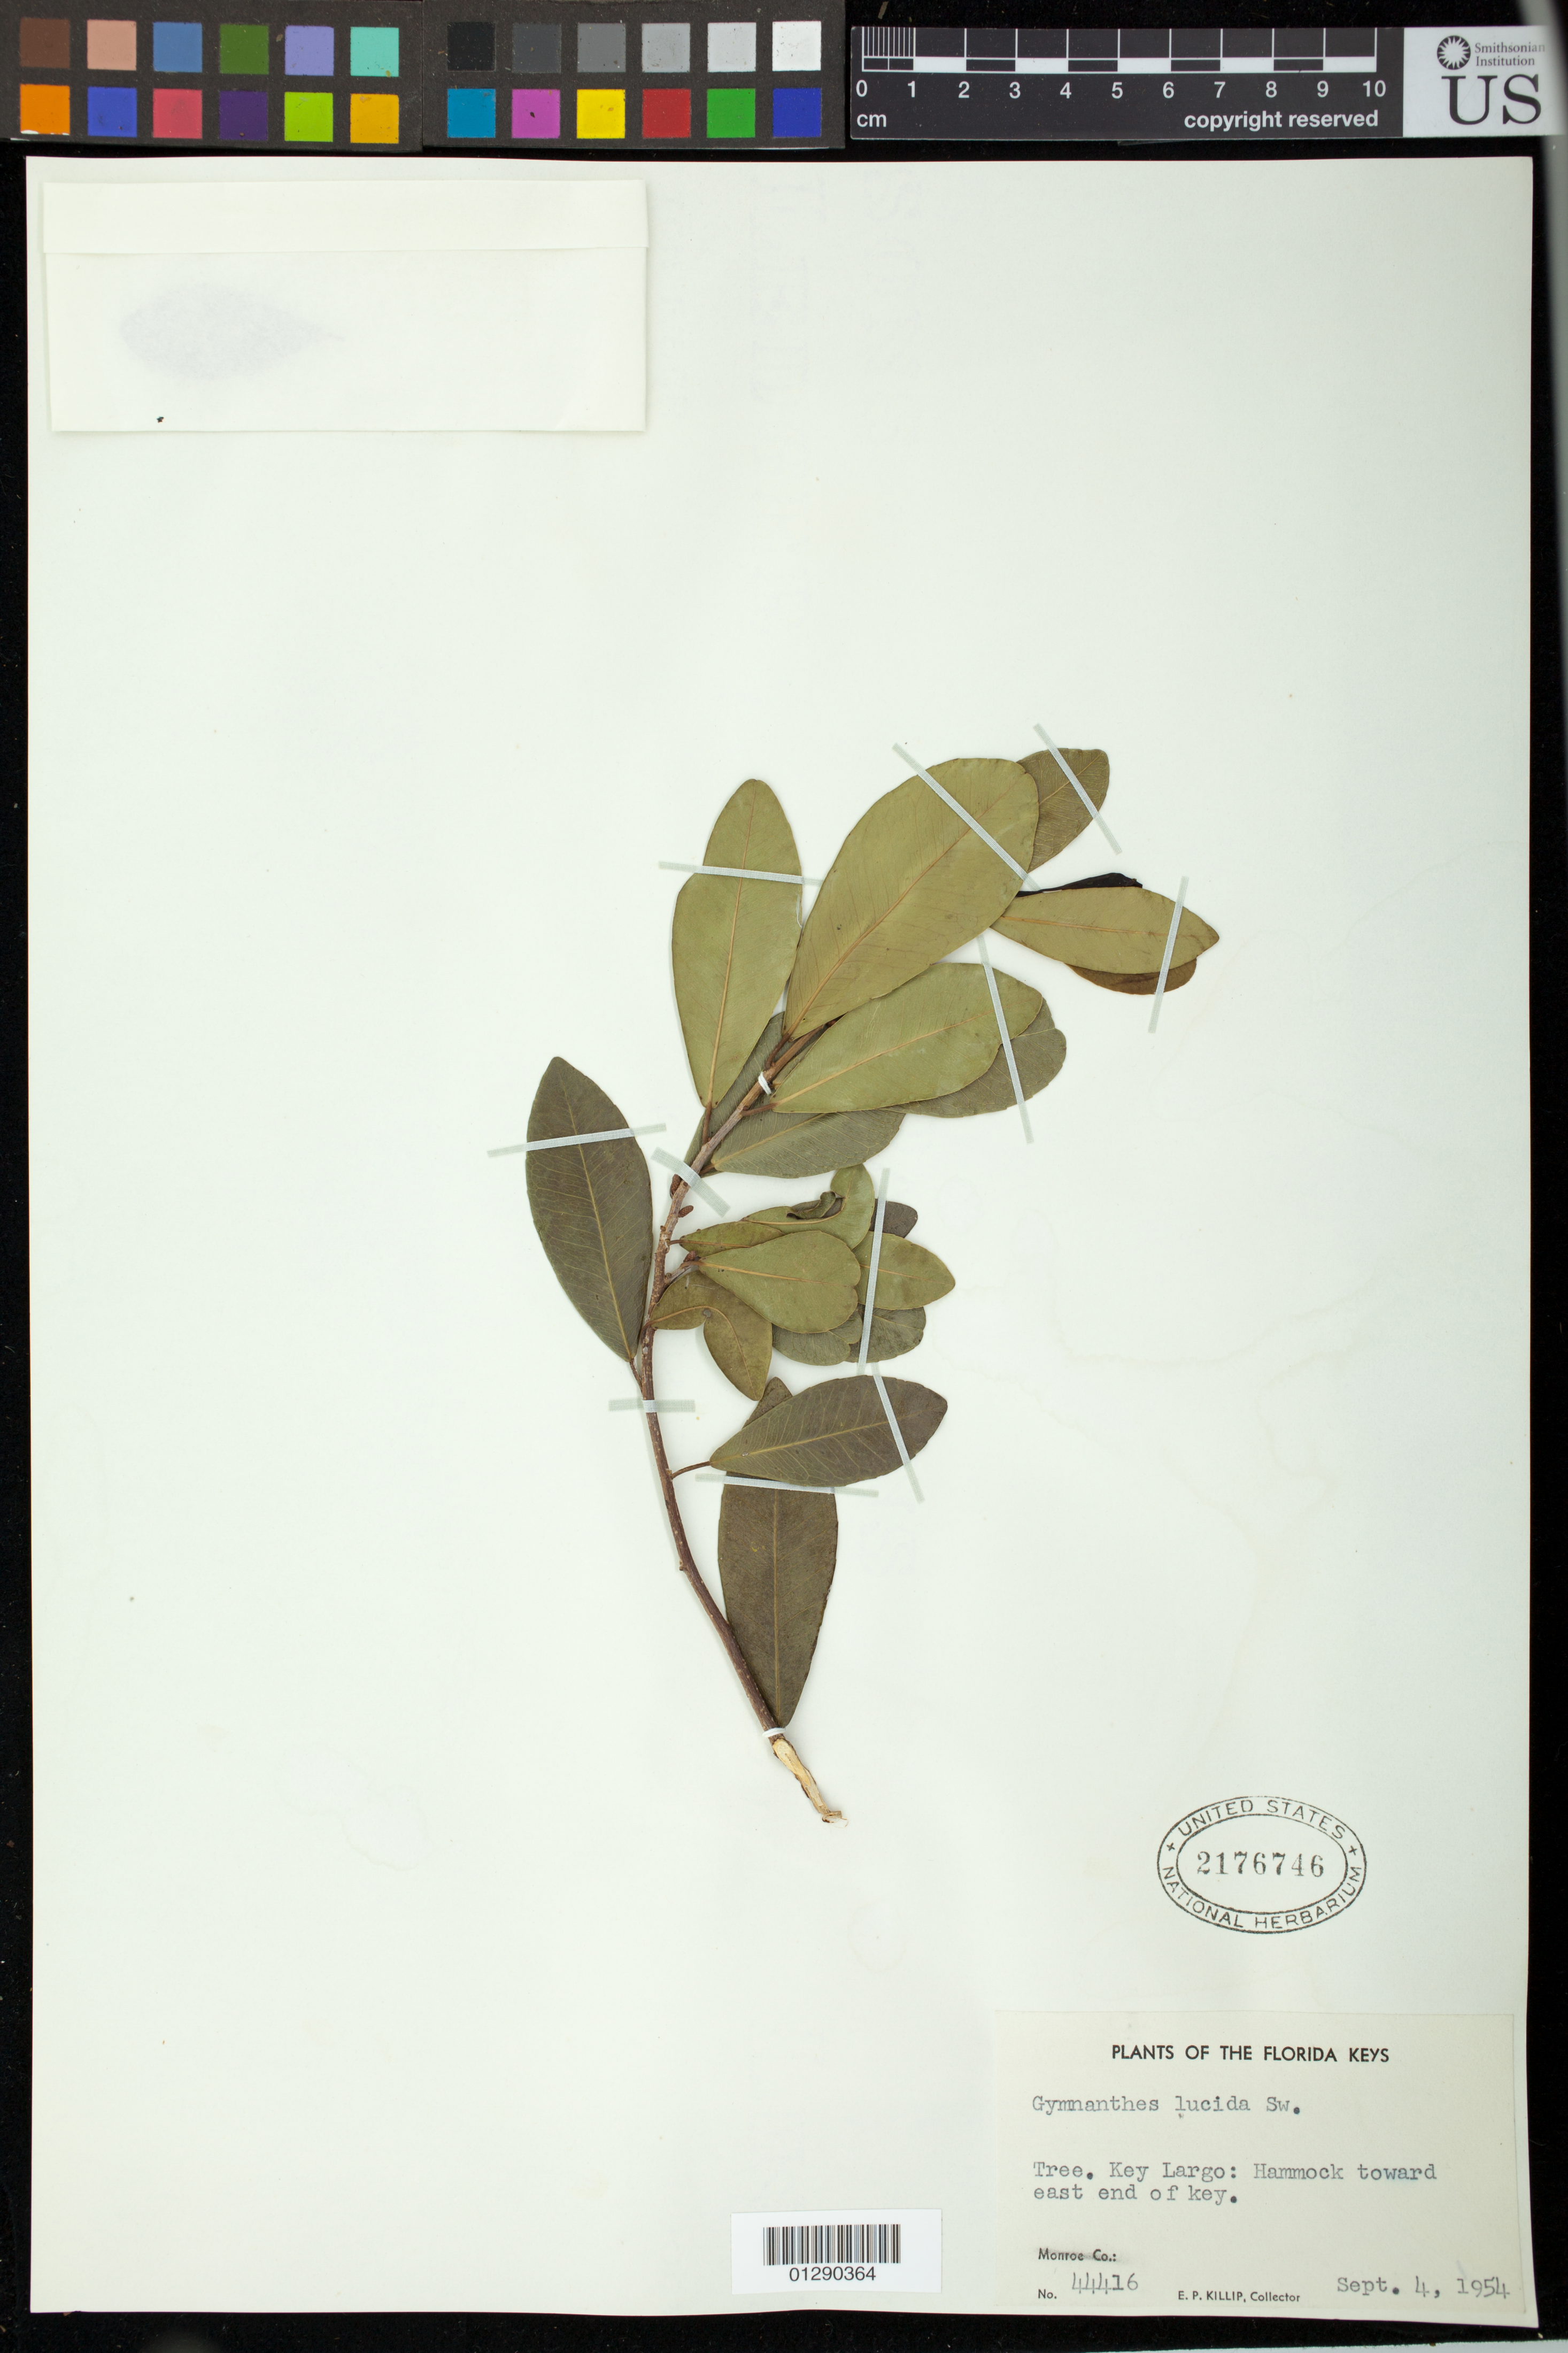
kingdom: Plantae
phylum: Tracheophyta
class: Magnoliopsida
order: Malpighiales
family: Euphorbiaceae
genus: Gymnanthes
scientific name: Gymnanthes lucida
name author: Sw.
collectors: E. P. Killip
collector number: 44416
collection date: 1954-09-04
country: United States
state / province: Florida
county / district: Monroe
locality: Key Largo: hammock toward east end of key.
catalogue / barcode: US 2176746